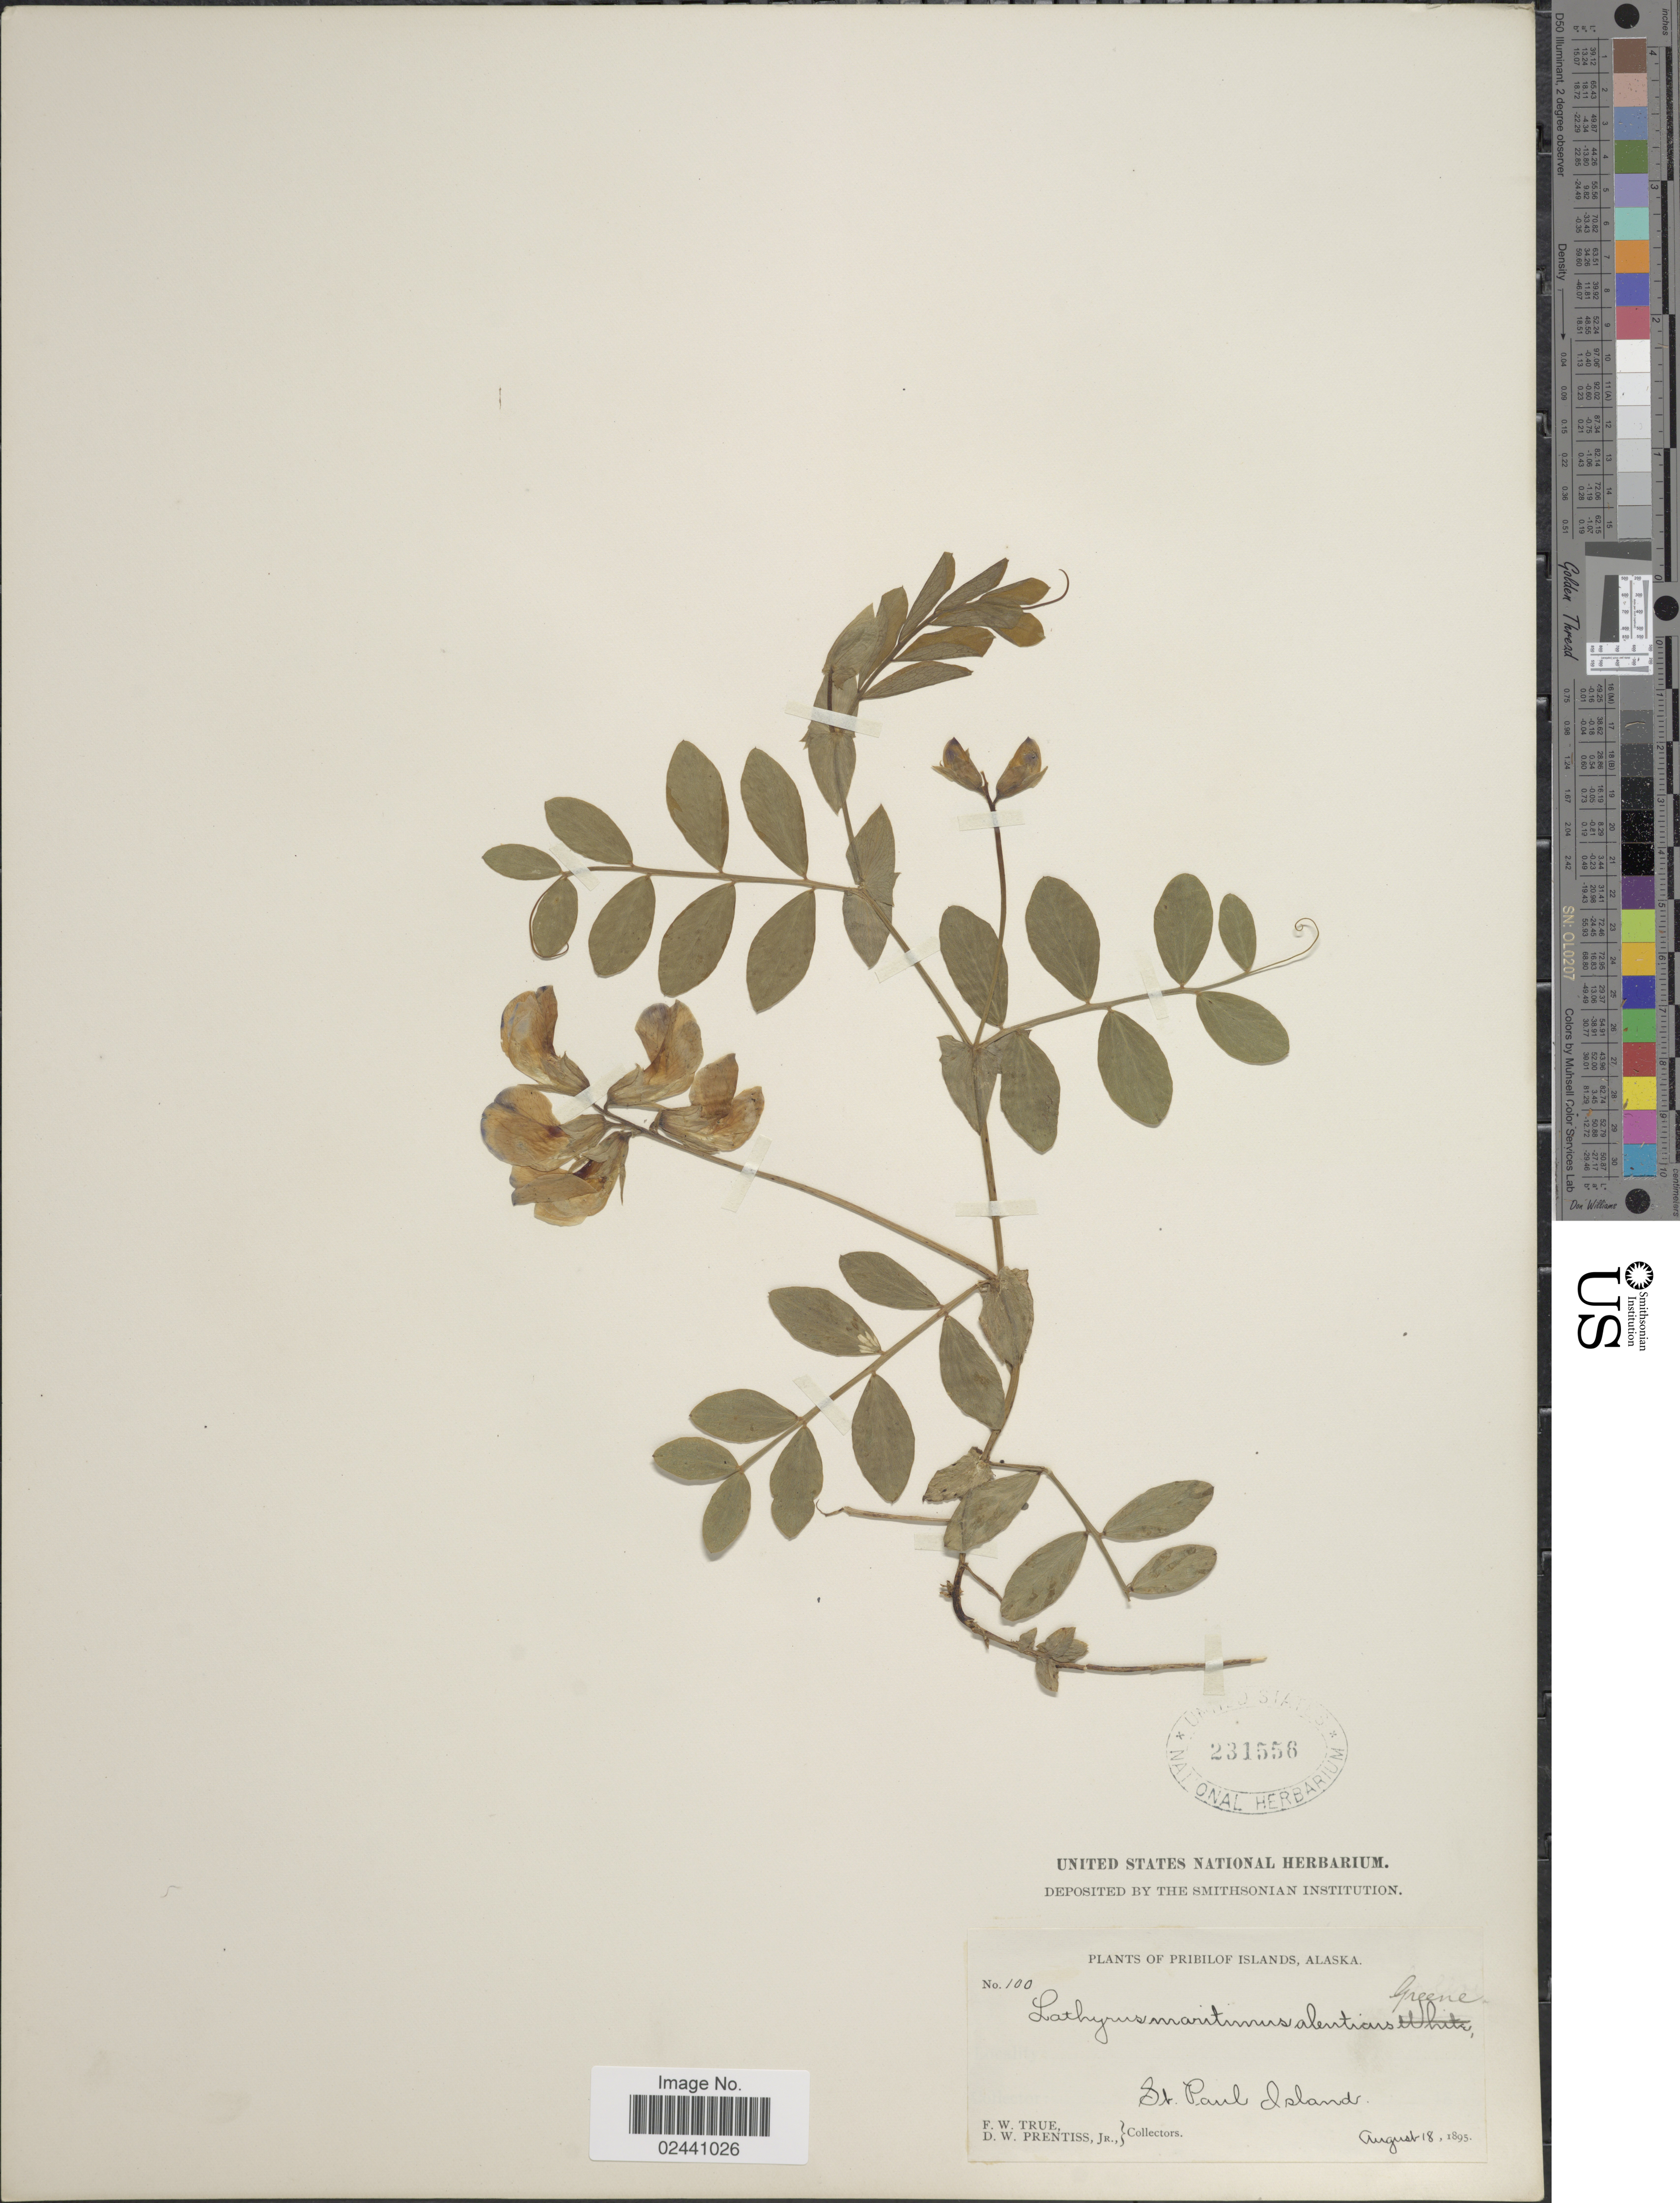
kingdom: Plantae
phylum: Tracheophyta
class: Magnoliopsida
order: Fabales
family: Fabaceae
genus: Lathyrus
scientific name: Lathyrus maritimus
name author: Torr.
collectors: F. True & D. Prentiss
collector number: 100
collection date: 1895-08-18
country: United States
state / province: Alaska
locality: Pribilof Islands. St. Paul Island.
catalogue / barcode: US 231556